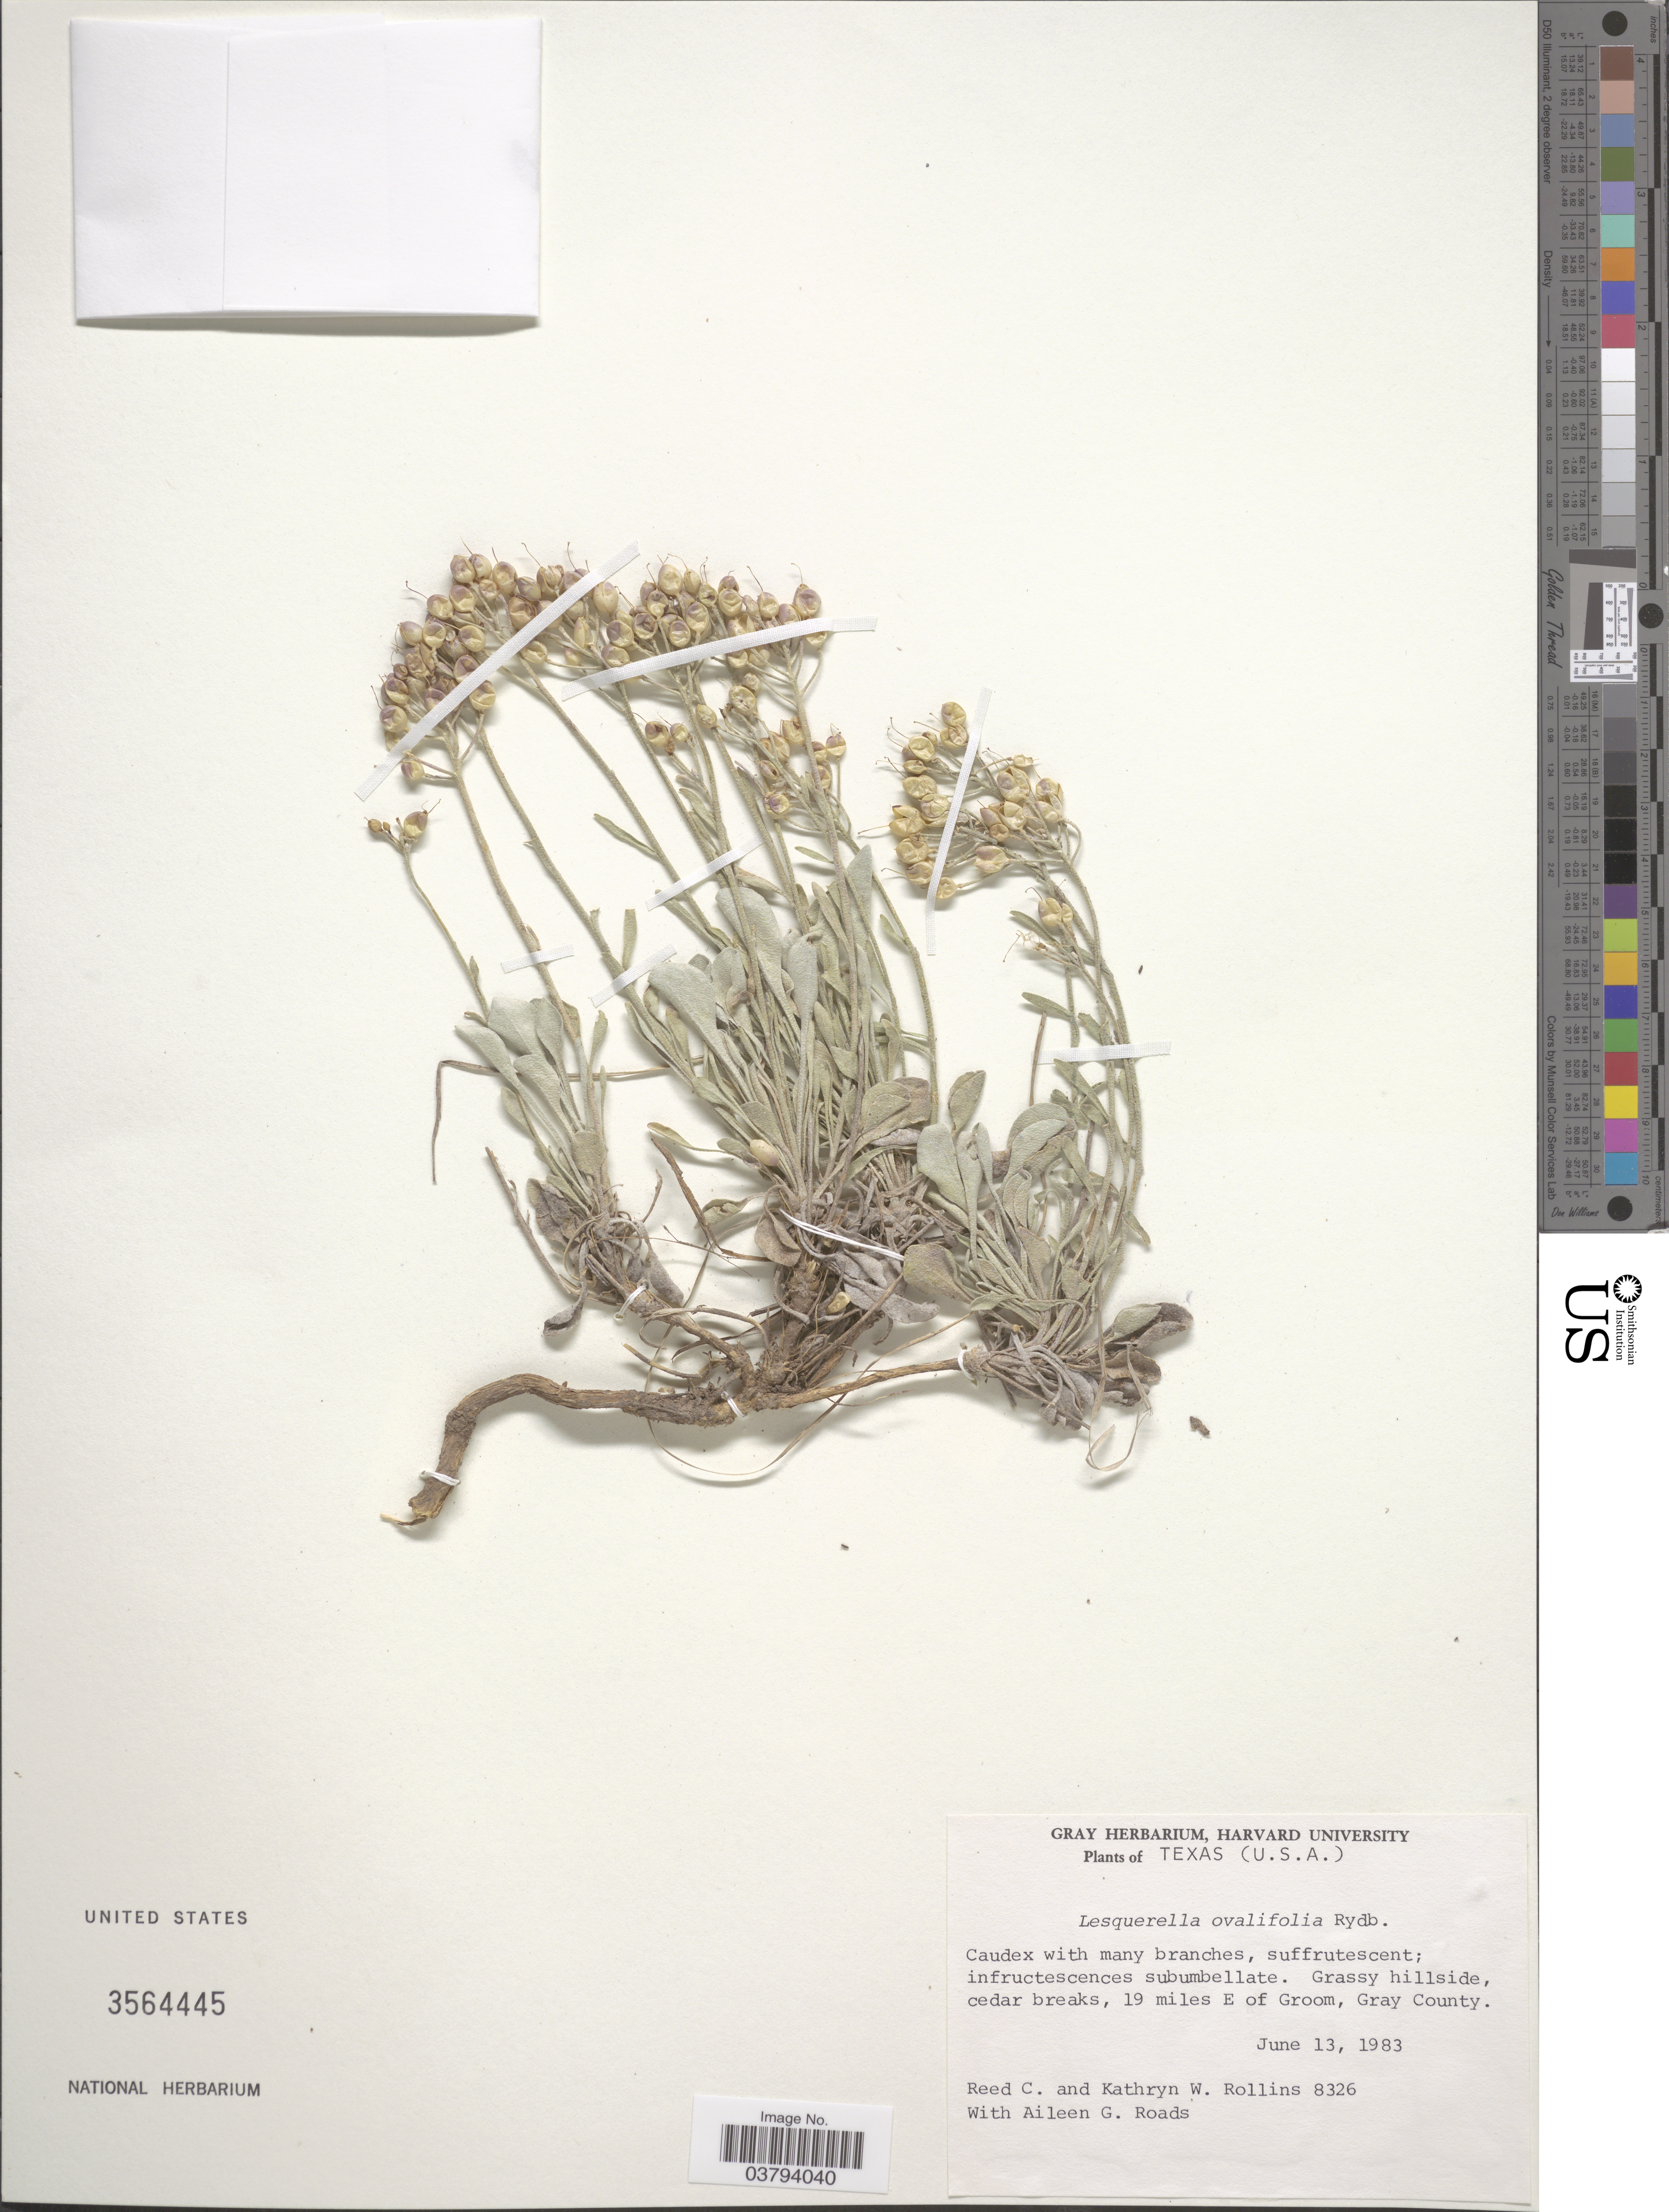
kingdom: Plantae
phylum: Tracheophyta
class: Magnoliopsida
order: Brassicales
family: Brassicaceae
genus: Lesquerella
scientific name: Lesquerella ovalifolia subsp. ovalifolia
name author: Rydb. ex Britton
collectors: R. C. Rollins, K. W. Rollins & A. Roads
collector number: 8326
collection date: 1983-06-13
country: United States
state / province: Texas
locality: Grassy hillside, cedar breaks, 19 miles E of Groom, Gray County.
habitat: grassy hillside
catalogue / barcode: US 3564445